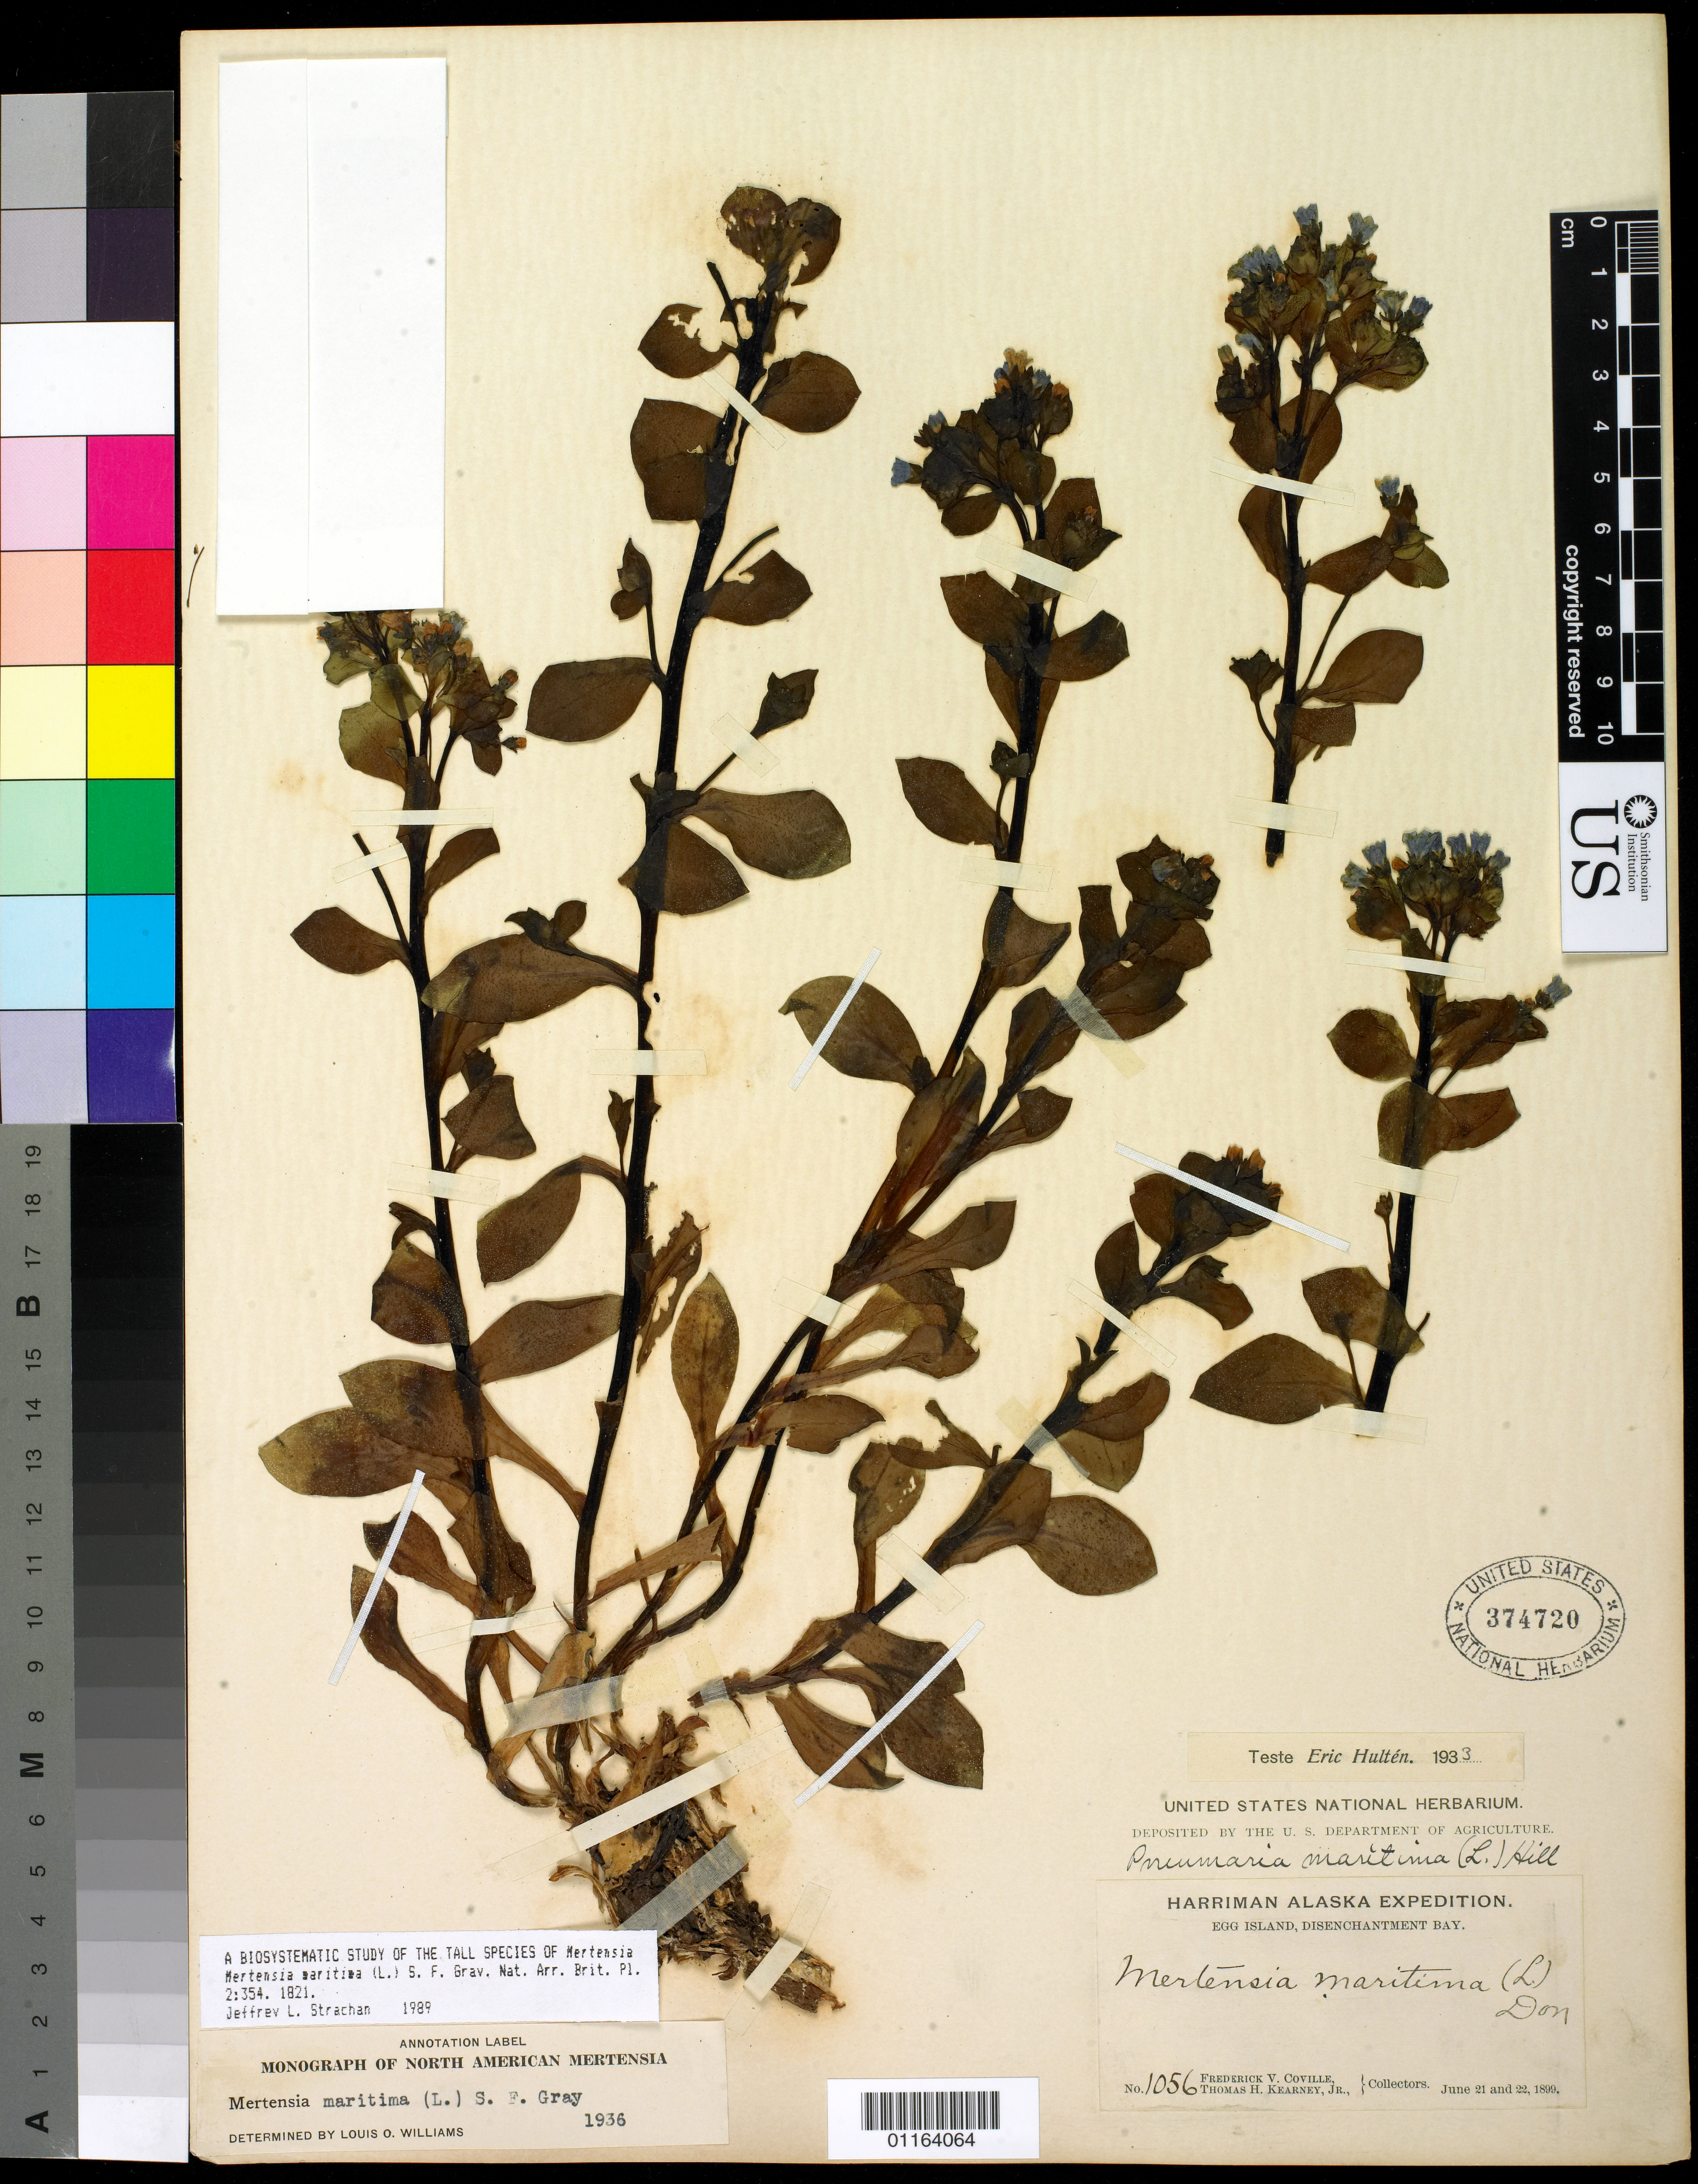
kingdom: Plantae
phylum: Tracheophyta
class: Magnoliopsida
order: Boraginales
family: Boraginaceae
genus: Mertensia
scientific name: Mertensia maritima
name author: (L.) S.F. Gray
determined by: Williams, Louis O.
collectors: F. V. Coville & T. H. Kearney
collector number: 1056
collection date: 1899-06-21,1899-06-22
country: United States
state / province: Alaska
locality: Egg Island, Disenchantment Bay.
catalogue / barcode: US 374720